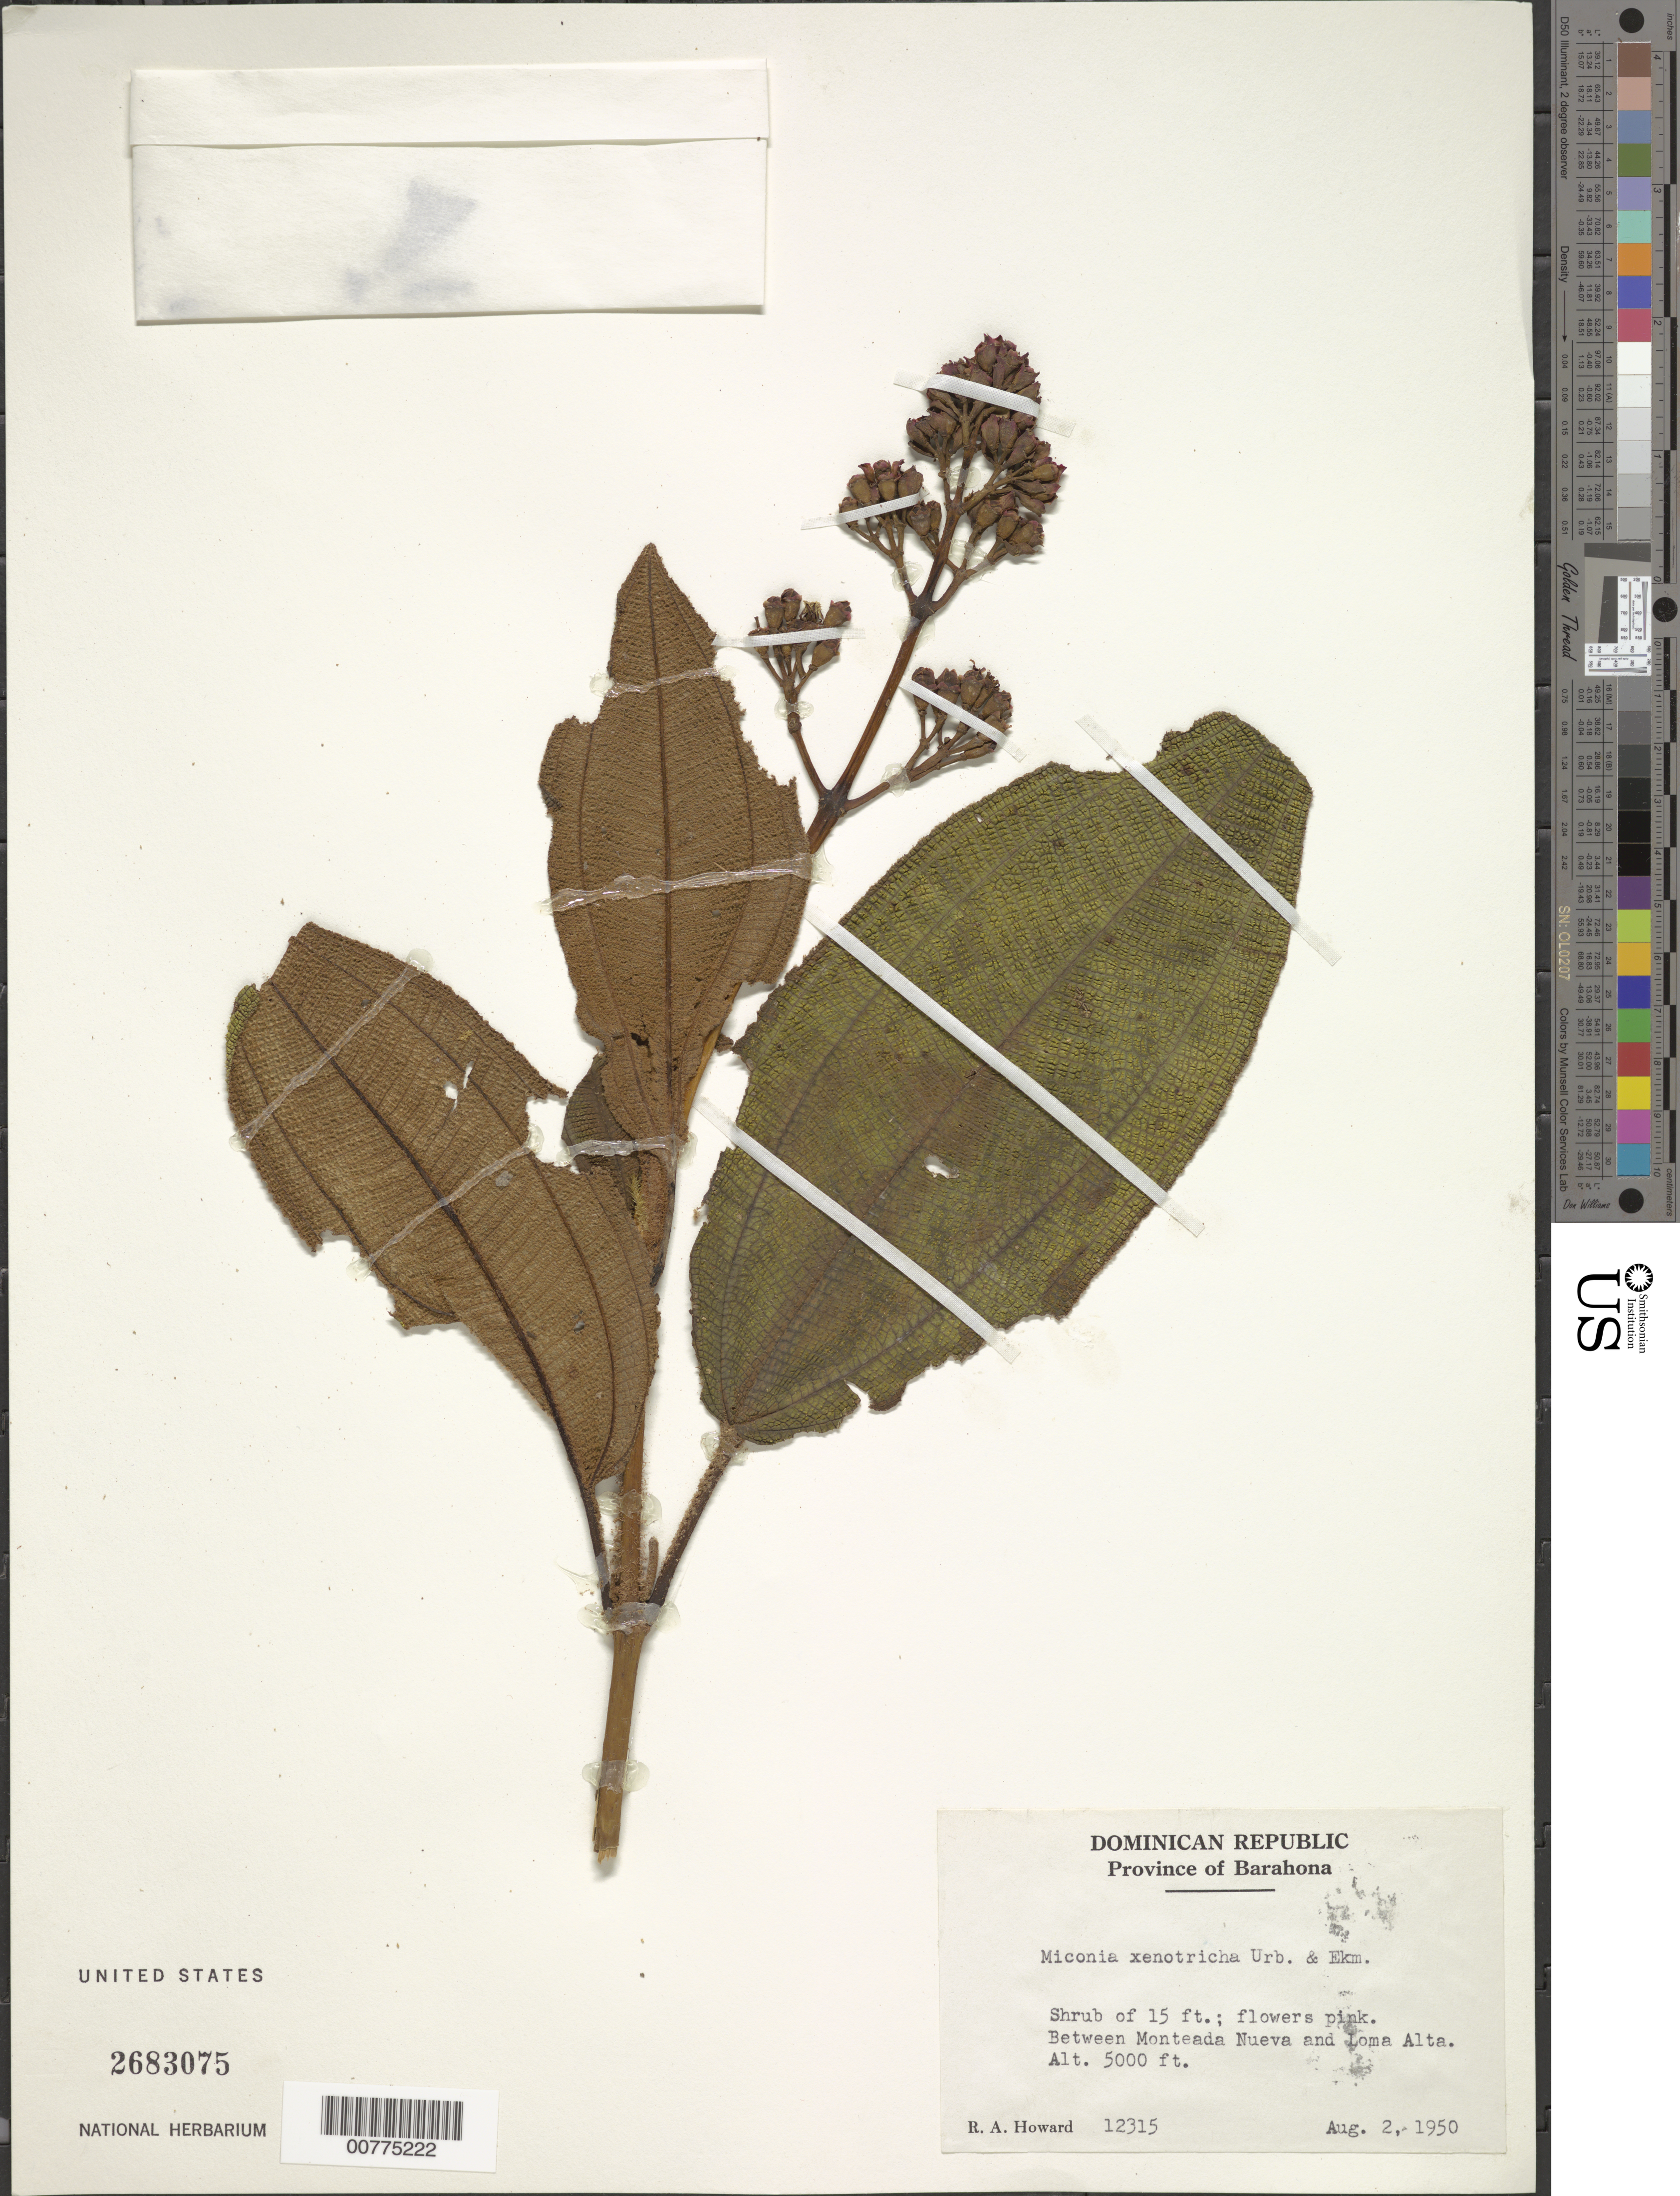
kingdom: Plantae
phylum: Tracheophyta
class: Magnoliopsida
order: Myrtales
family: Melastomataceae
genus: Miconia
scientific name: Miconia xenotricha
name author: Urb. & Ekman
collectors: R. A. Howard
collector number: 12315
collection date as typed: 02 Aug 1950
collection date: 1950-08-02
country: Dominican Republic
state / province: Barahona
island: Hispaniola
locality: Between Monteada Nueva and Loma Alta.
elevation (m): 1524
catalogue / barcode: US 2683075